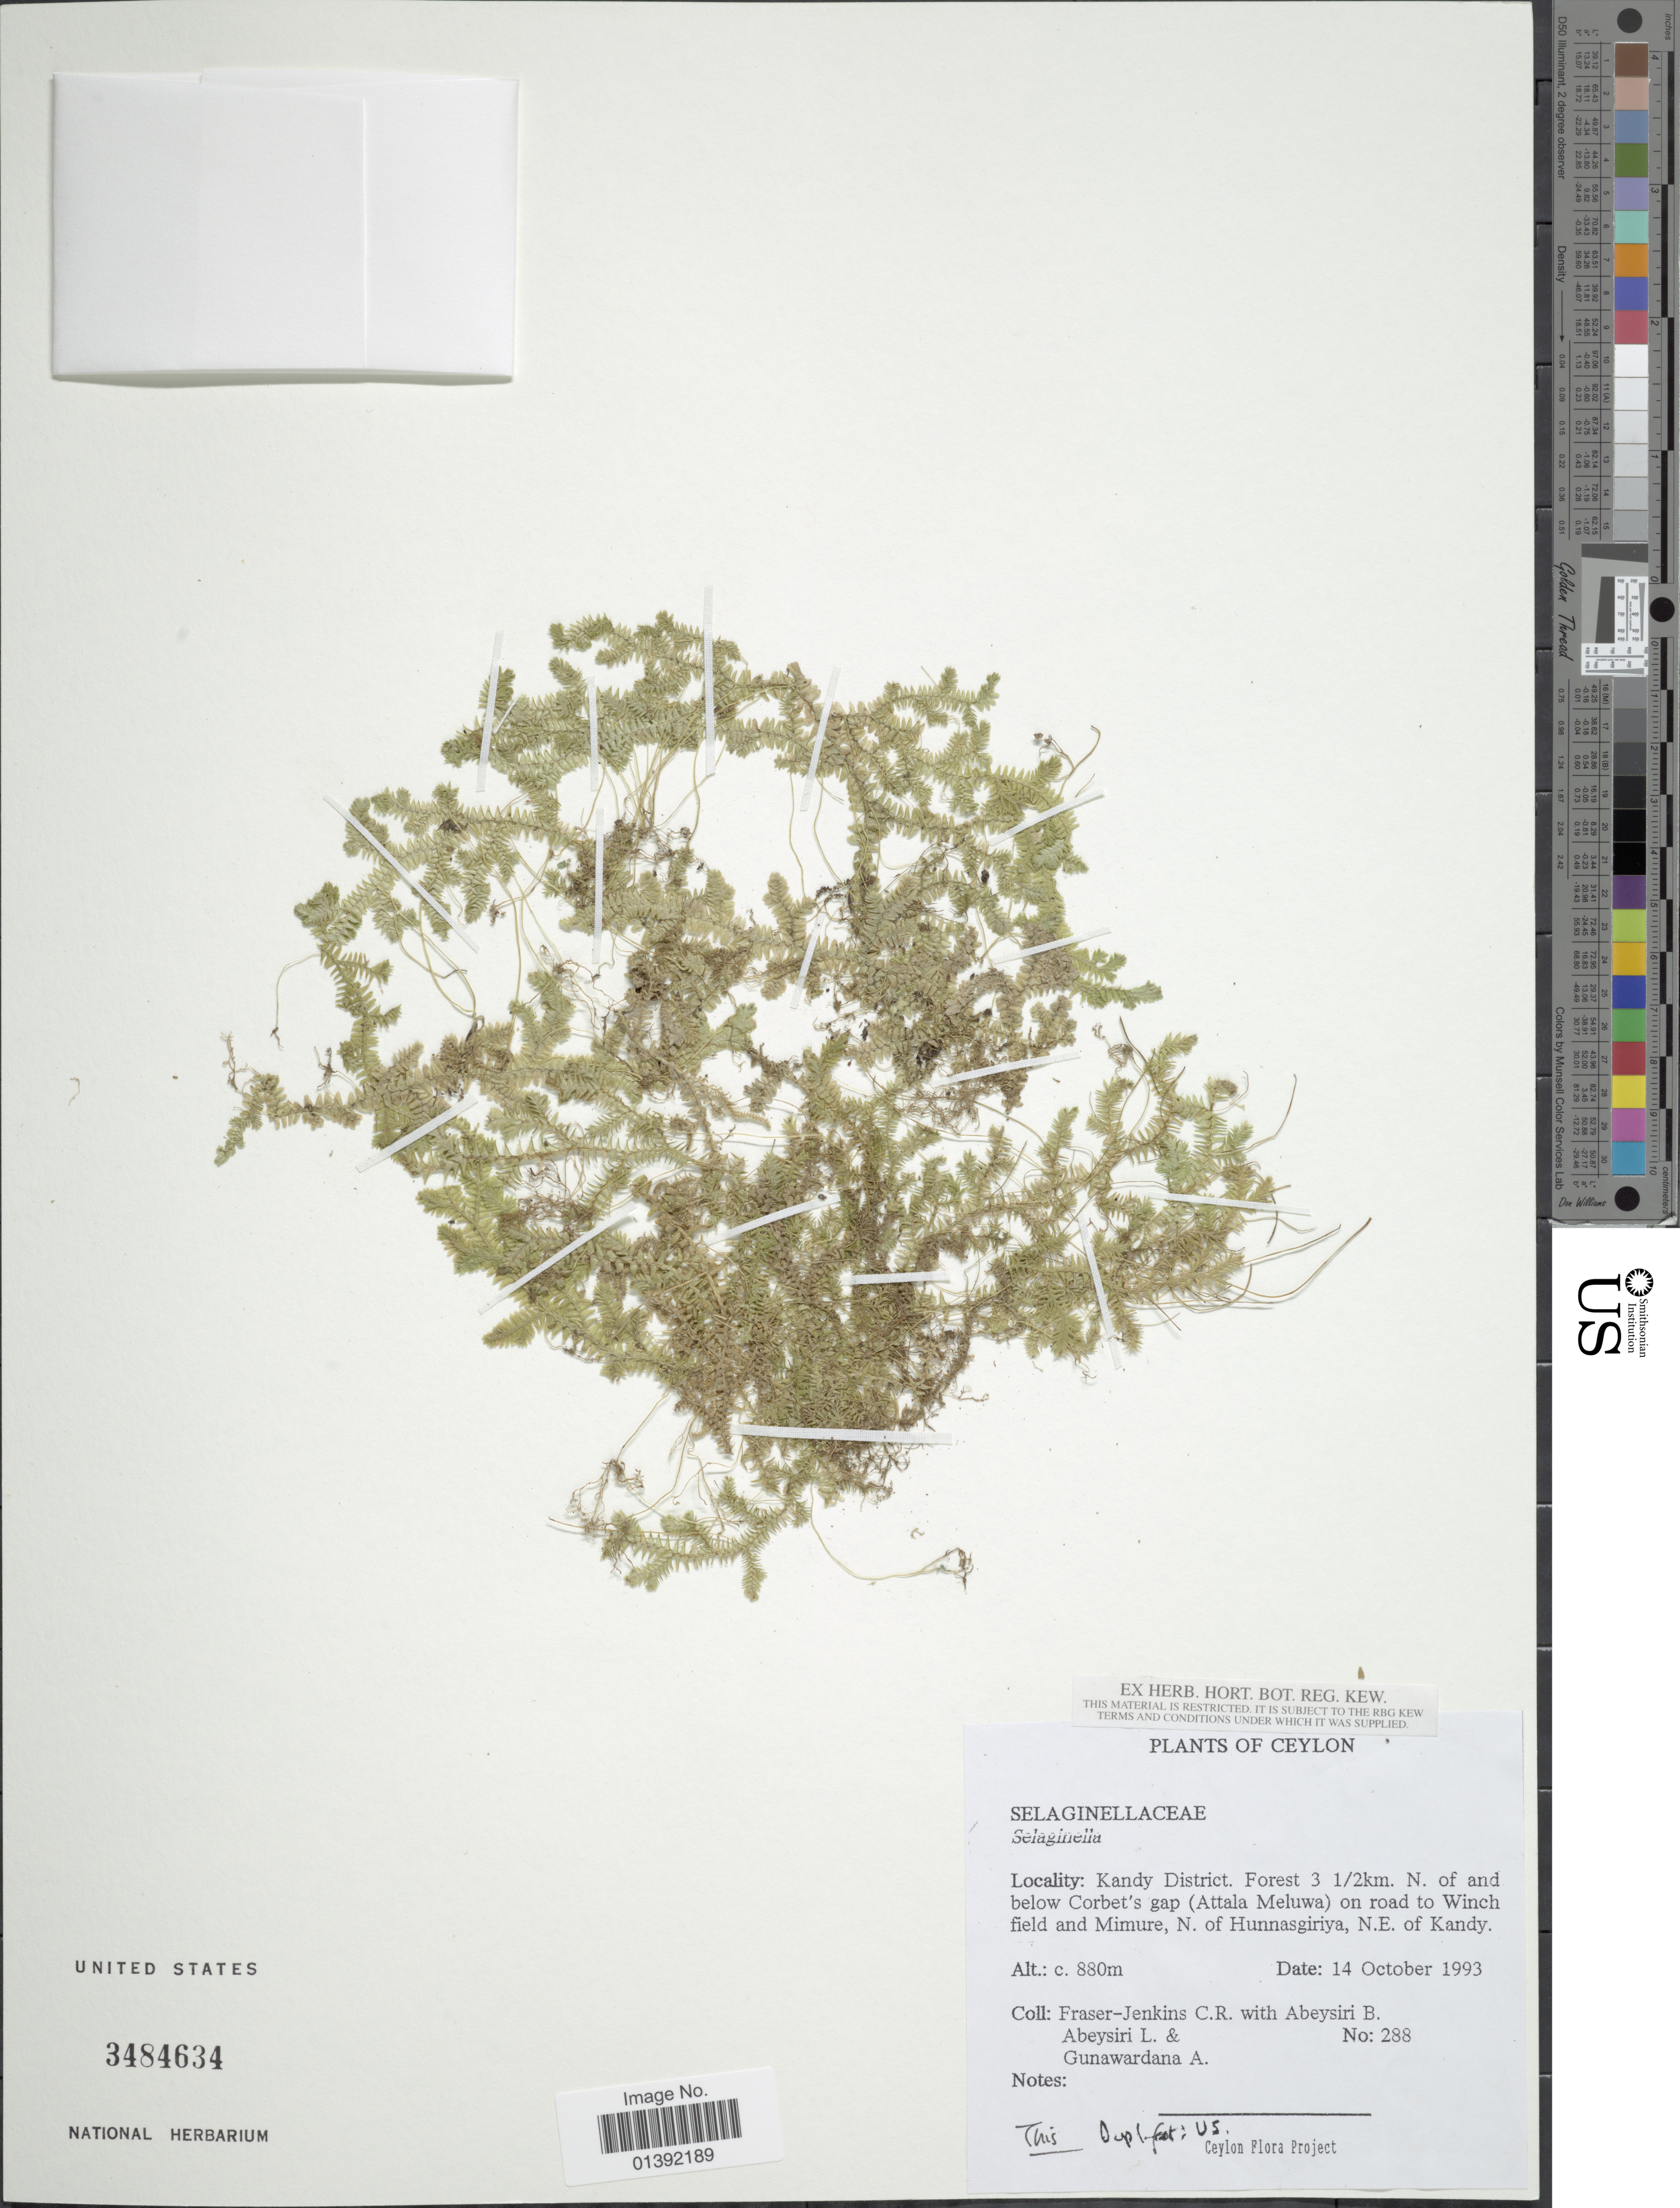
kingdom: Plantae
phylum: Tracheophyta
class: Lycopodiopsida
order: Selaginellales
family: Selaginellaceae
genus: Selaginella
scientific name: Selaginella sp.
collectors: C. R. Fraser-Jenkins, B. Abeysiri, L. Abeysiri & A. Gunawardana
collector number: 288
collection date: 1993-10-14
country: Sri Lanka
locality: Kandy District, Forest 3½ km N of and below Corbet's gap (Attala Meluwia) on road to Winch field and Mimure, N. of Hunnasgiriya, N.E. of Kandy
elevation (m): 880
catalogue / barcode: US 3484634